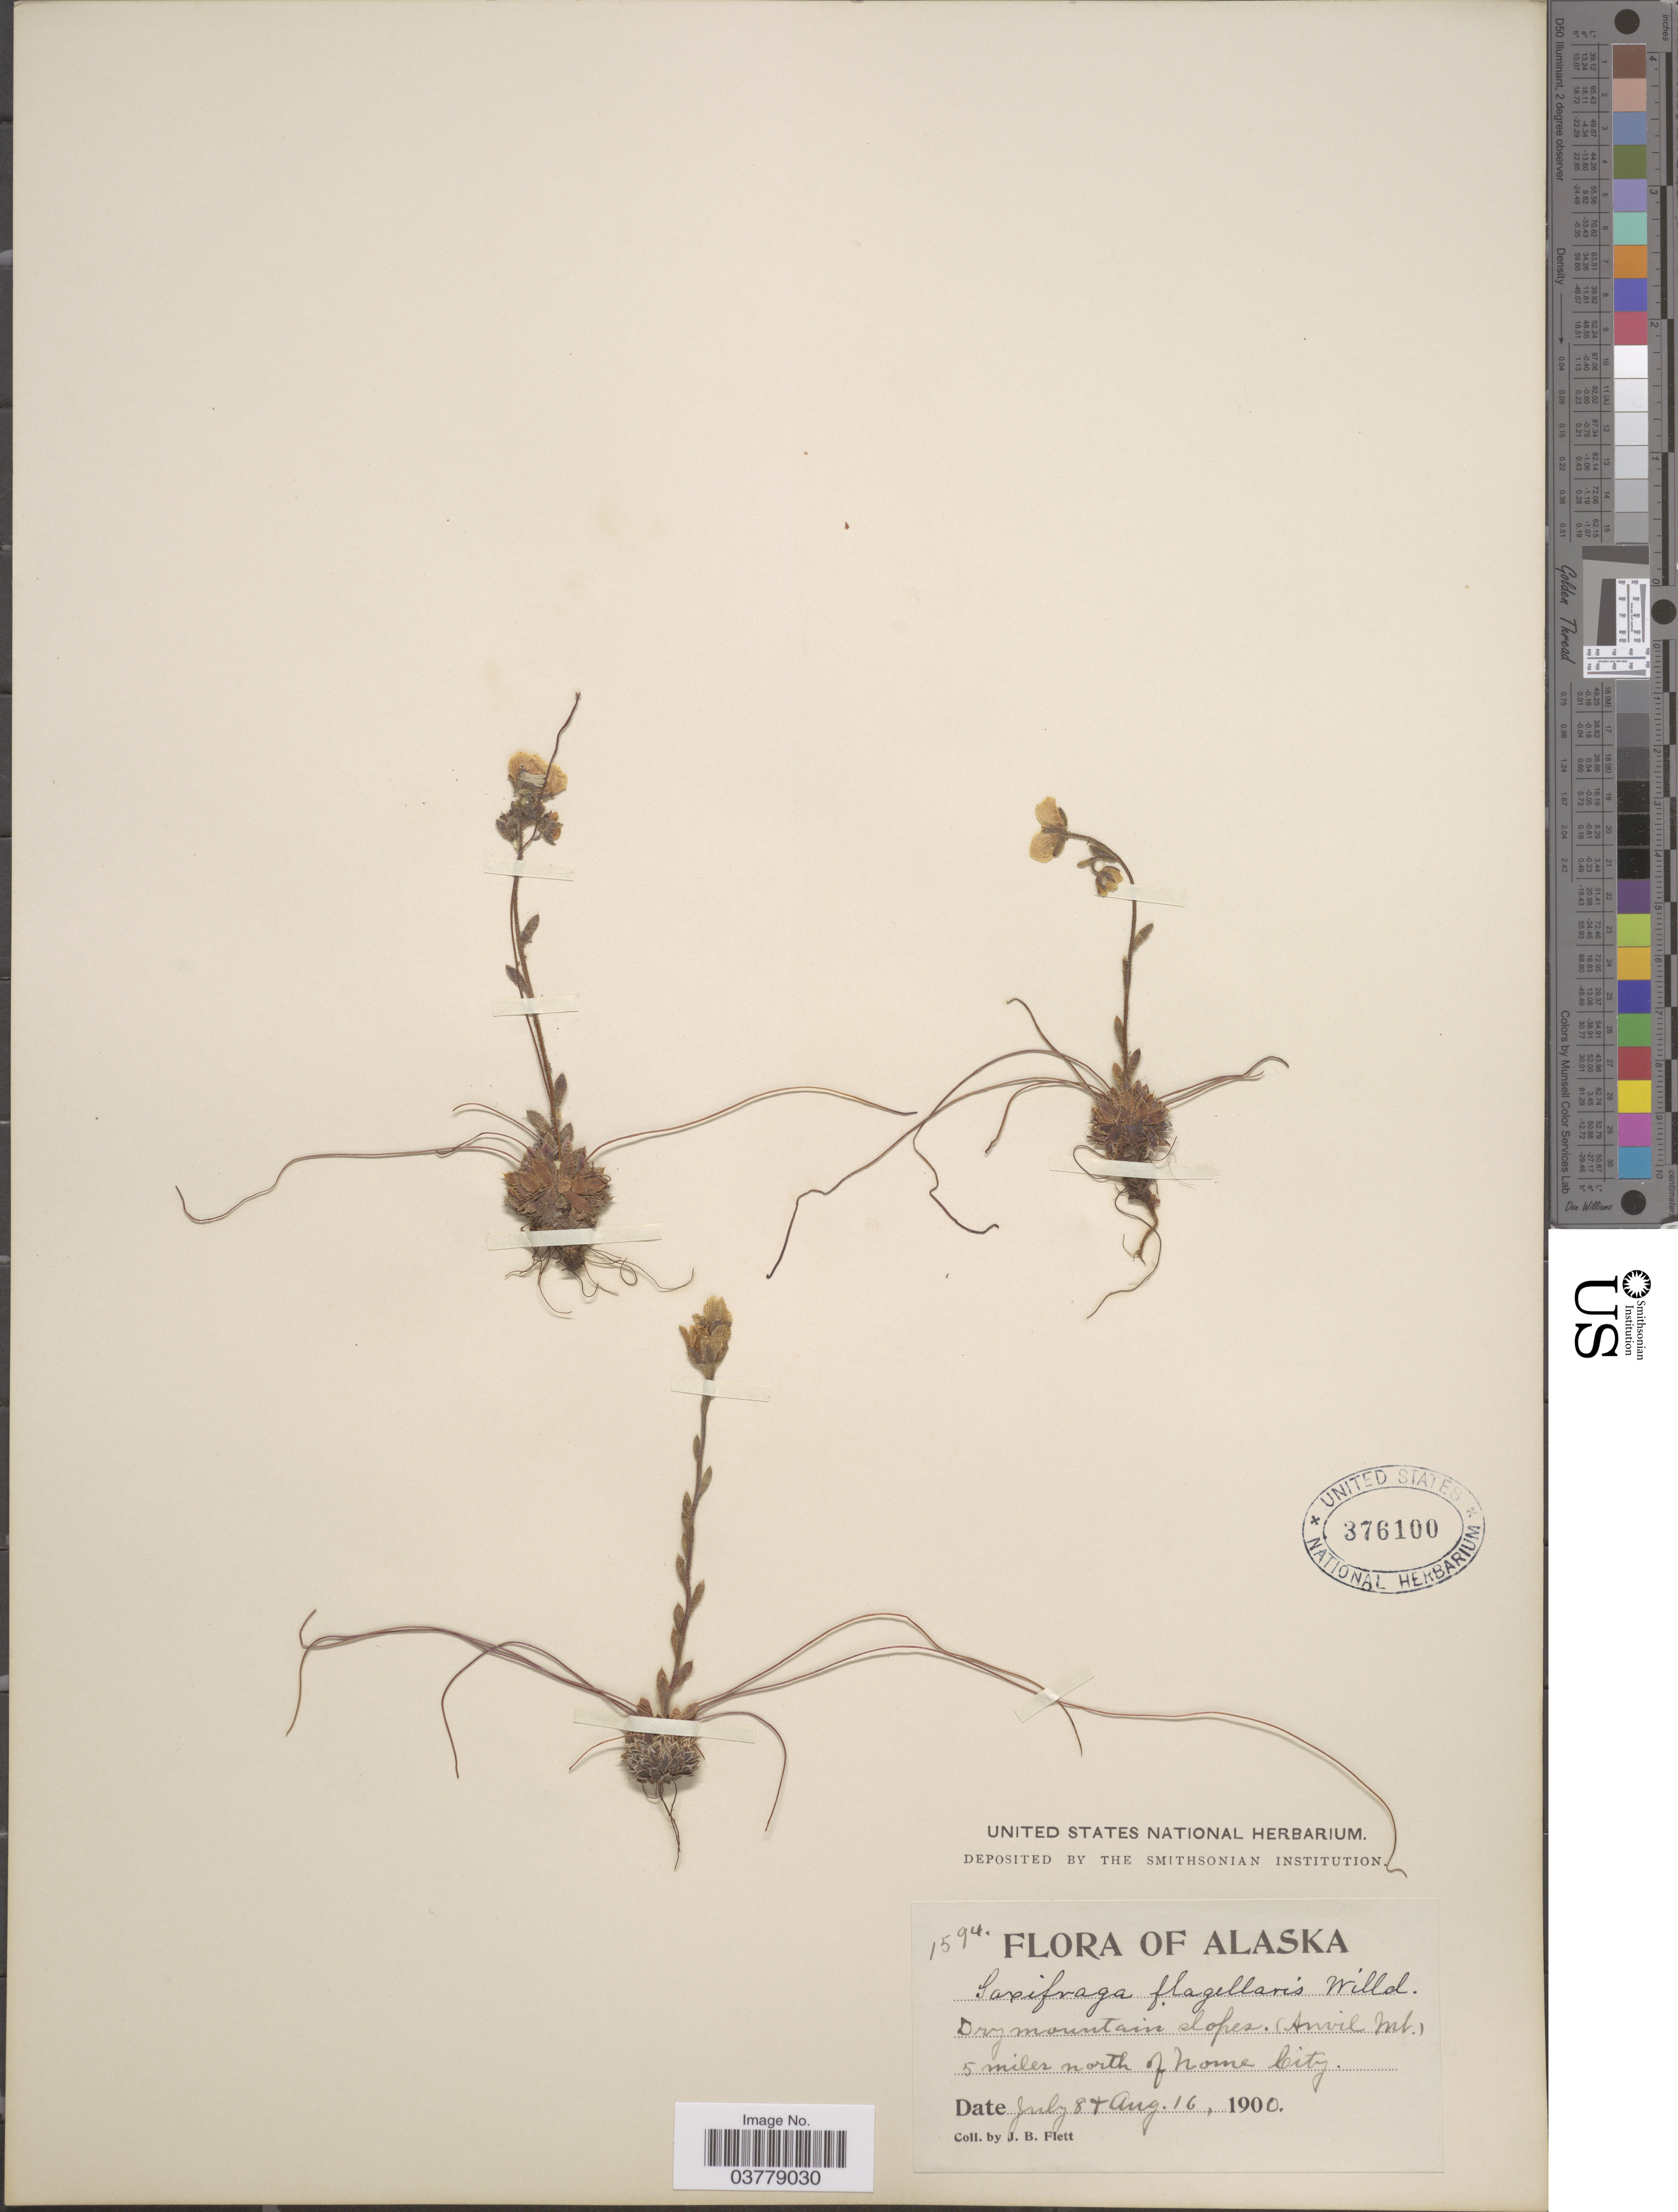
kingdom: Plantae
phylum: Tracheophyta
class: Magnoliopsida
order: Saxifragales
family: Saxifragaceae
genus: Saxifraga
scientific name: Saxifraga flagellaris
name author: Willd. ex Sternb.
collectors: J. Flett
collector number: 1594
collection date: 1900-07-08/1900-08-16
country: United States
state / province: Alaska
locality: Anvil Mt. 5 miles north of Nome City.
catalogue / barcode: US 376100